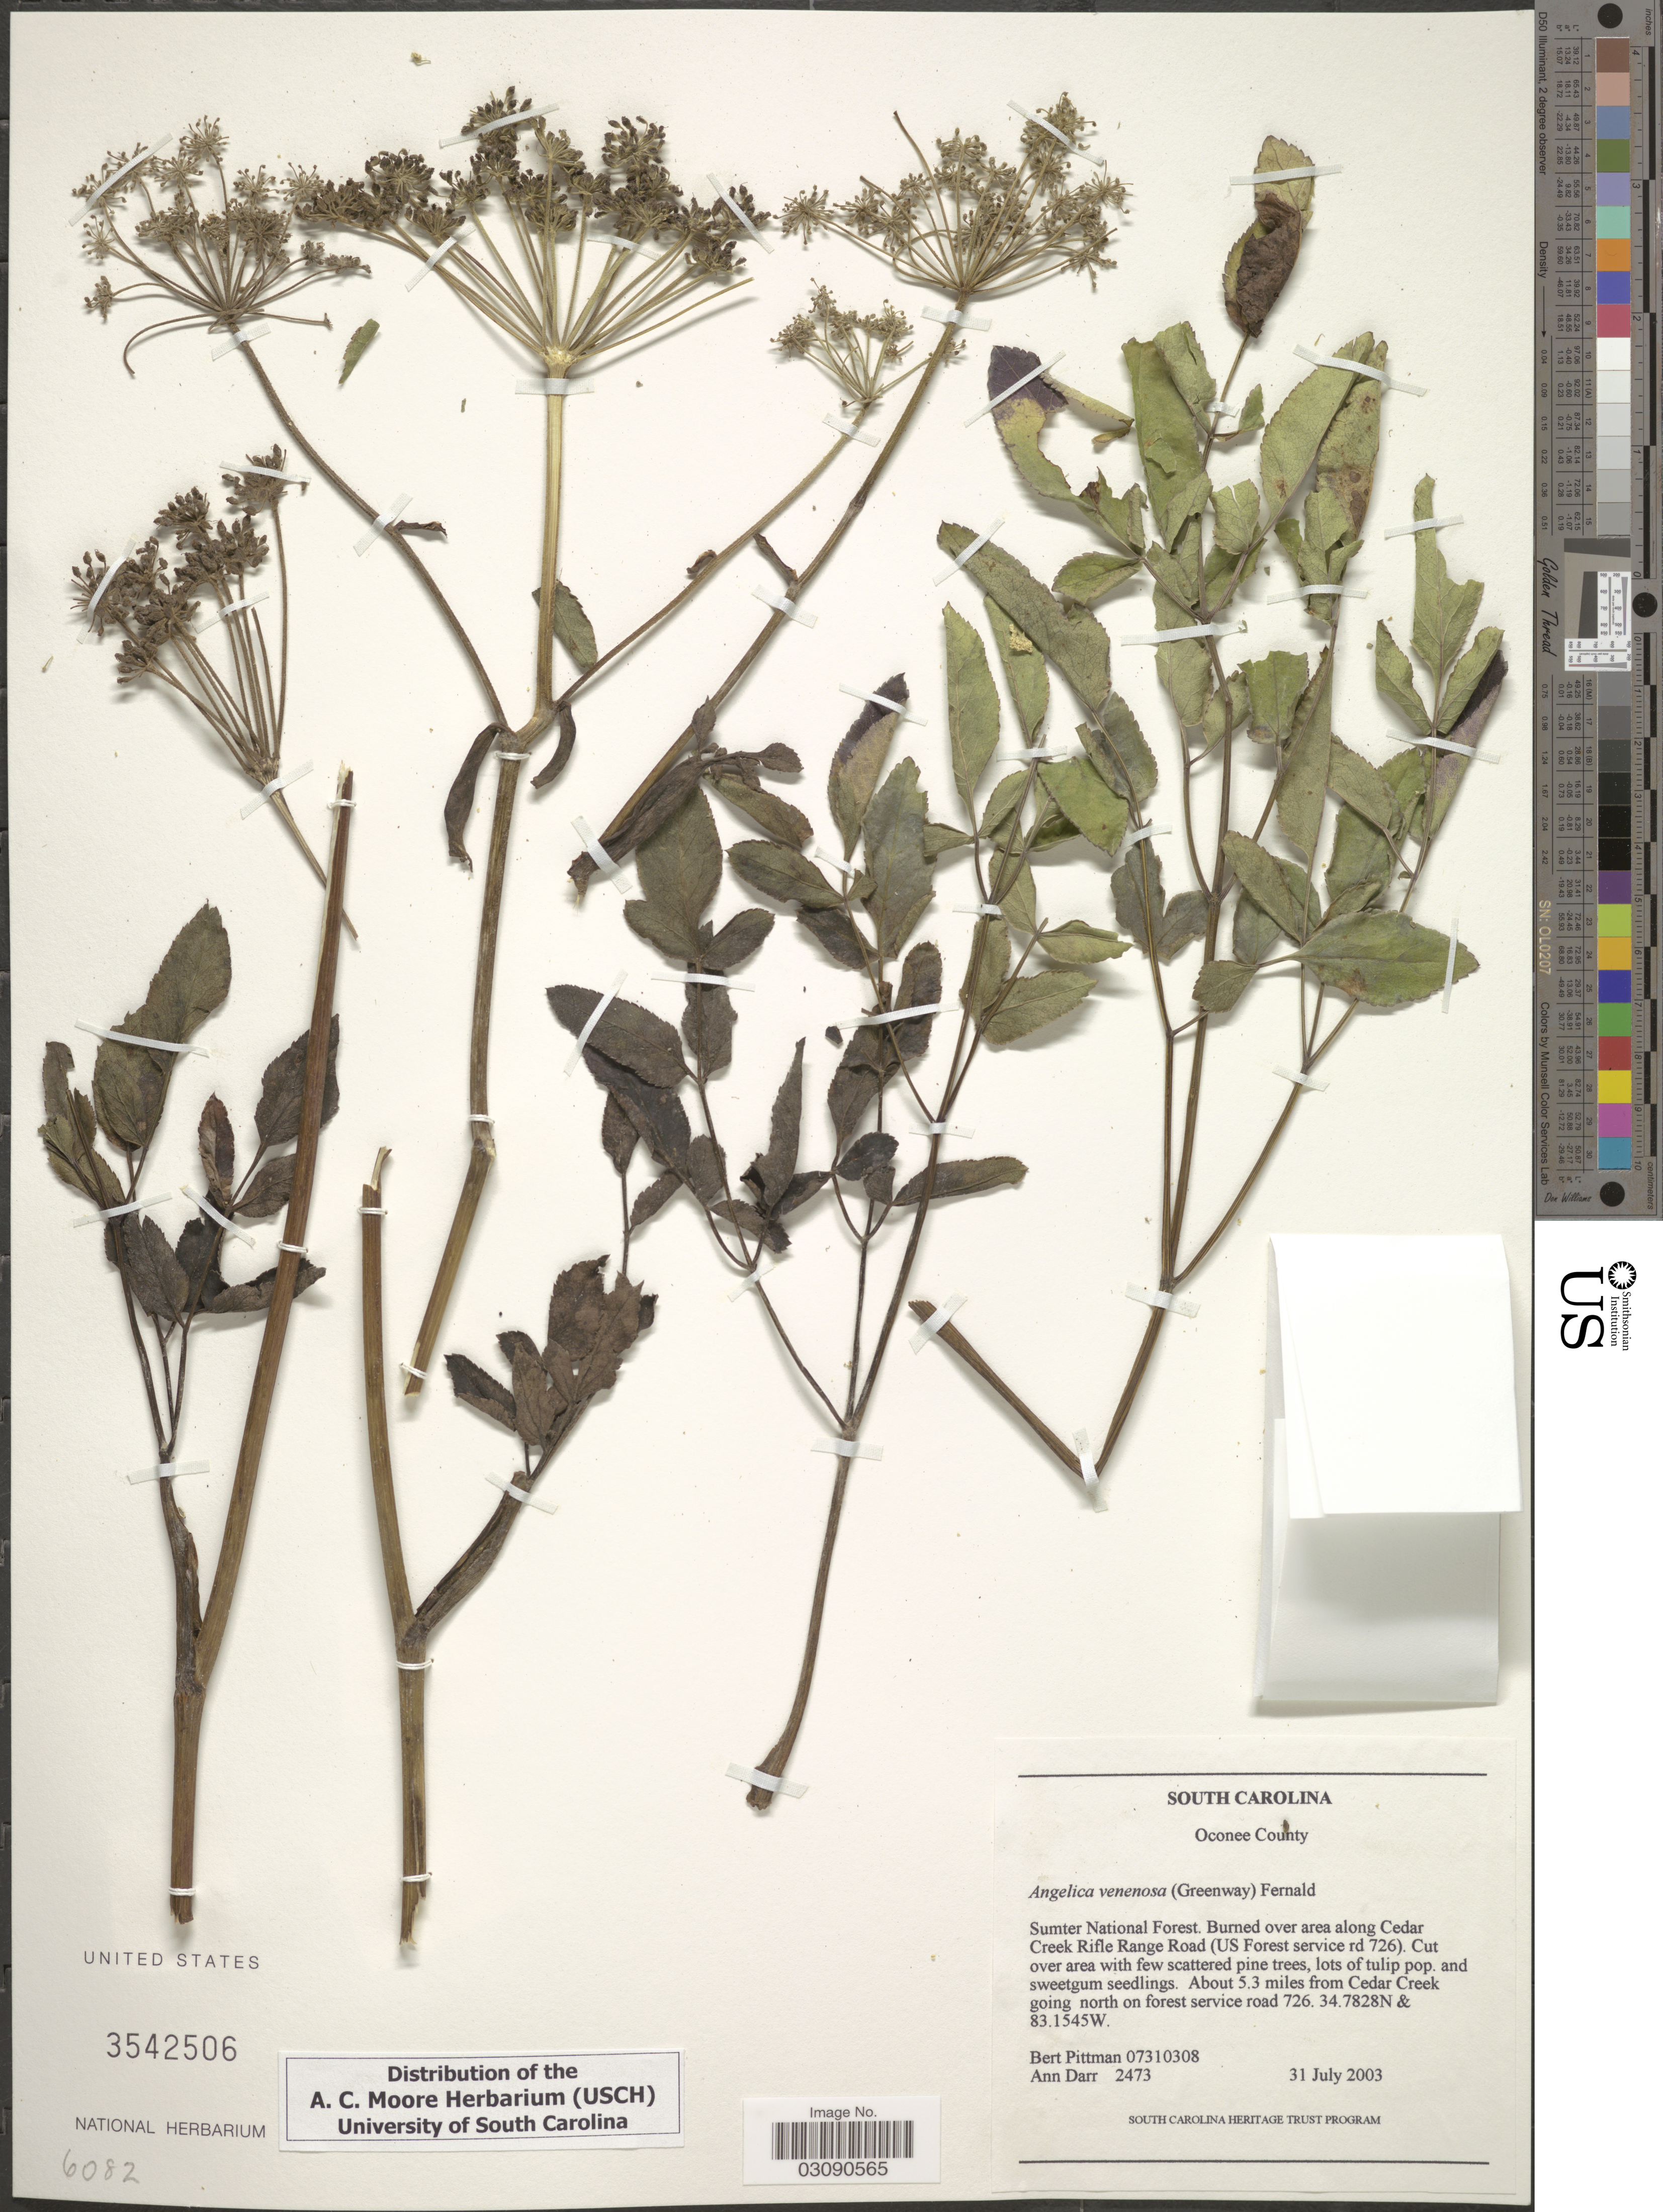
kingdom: Plantae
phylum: Tracheophyta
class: Magnoliopsida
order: Apiales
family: Apiaceae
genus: Angelica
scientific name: Angelica venenosa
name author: (Greenway) Fernald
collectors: B. Pittman & A. Darr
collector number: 2473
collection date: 2003-07-31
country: United States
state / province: South Carolina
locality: Oconee County. Sumter National Forest. Burned over area along Cedar Creek Rifle Range Road (US Forest service rd 726). About 5.3 miles from Cedar Creek going north on forest service road 726.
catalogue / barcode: US 3542506